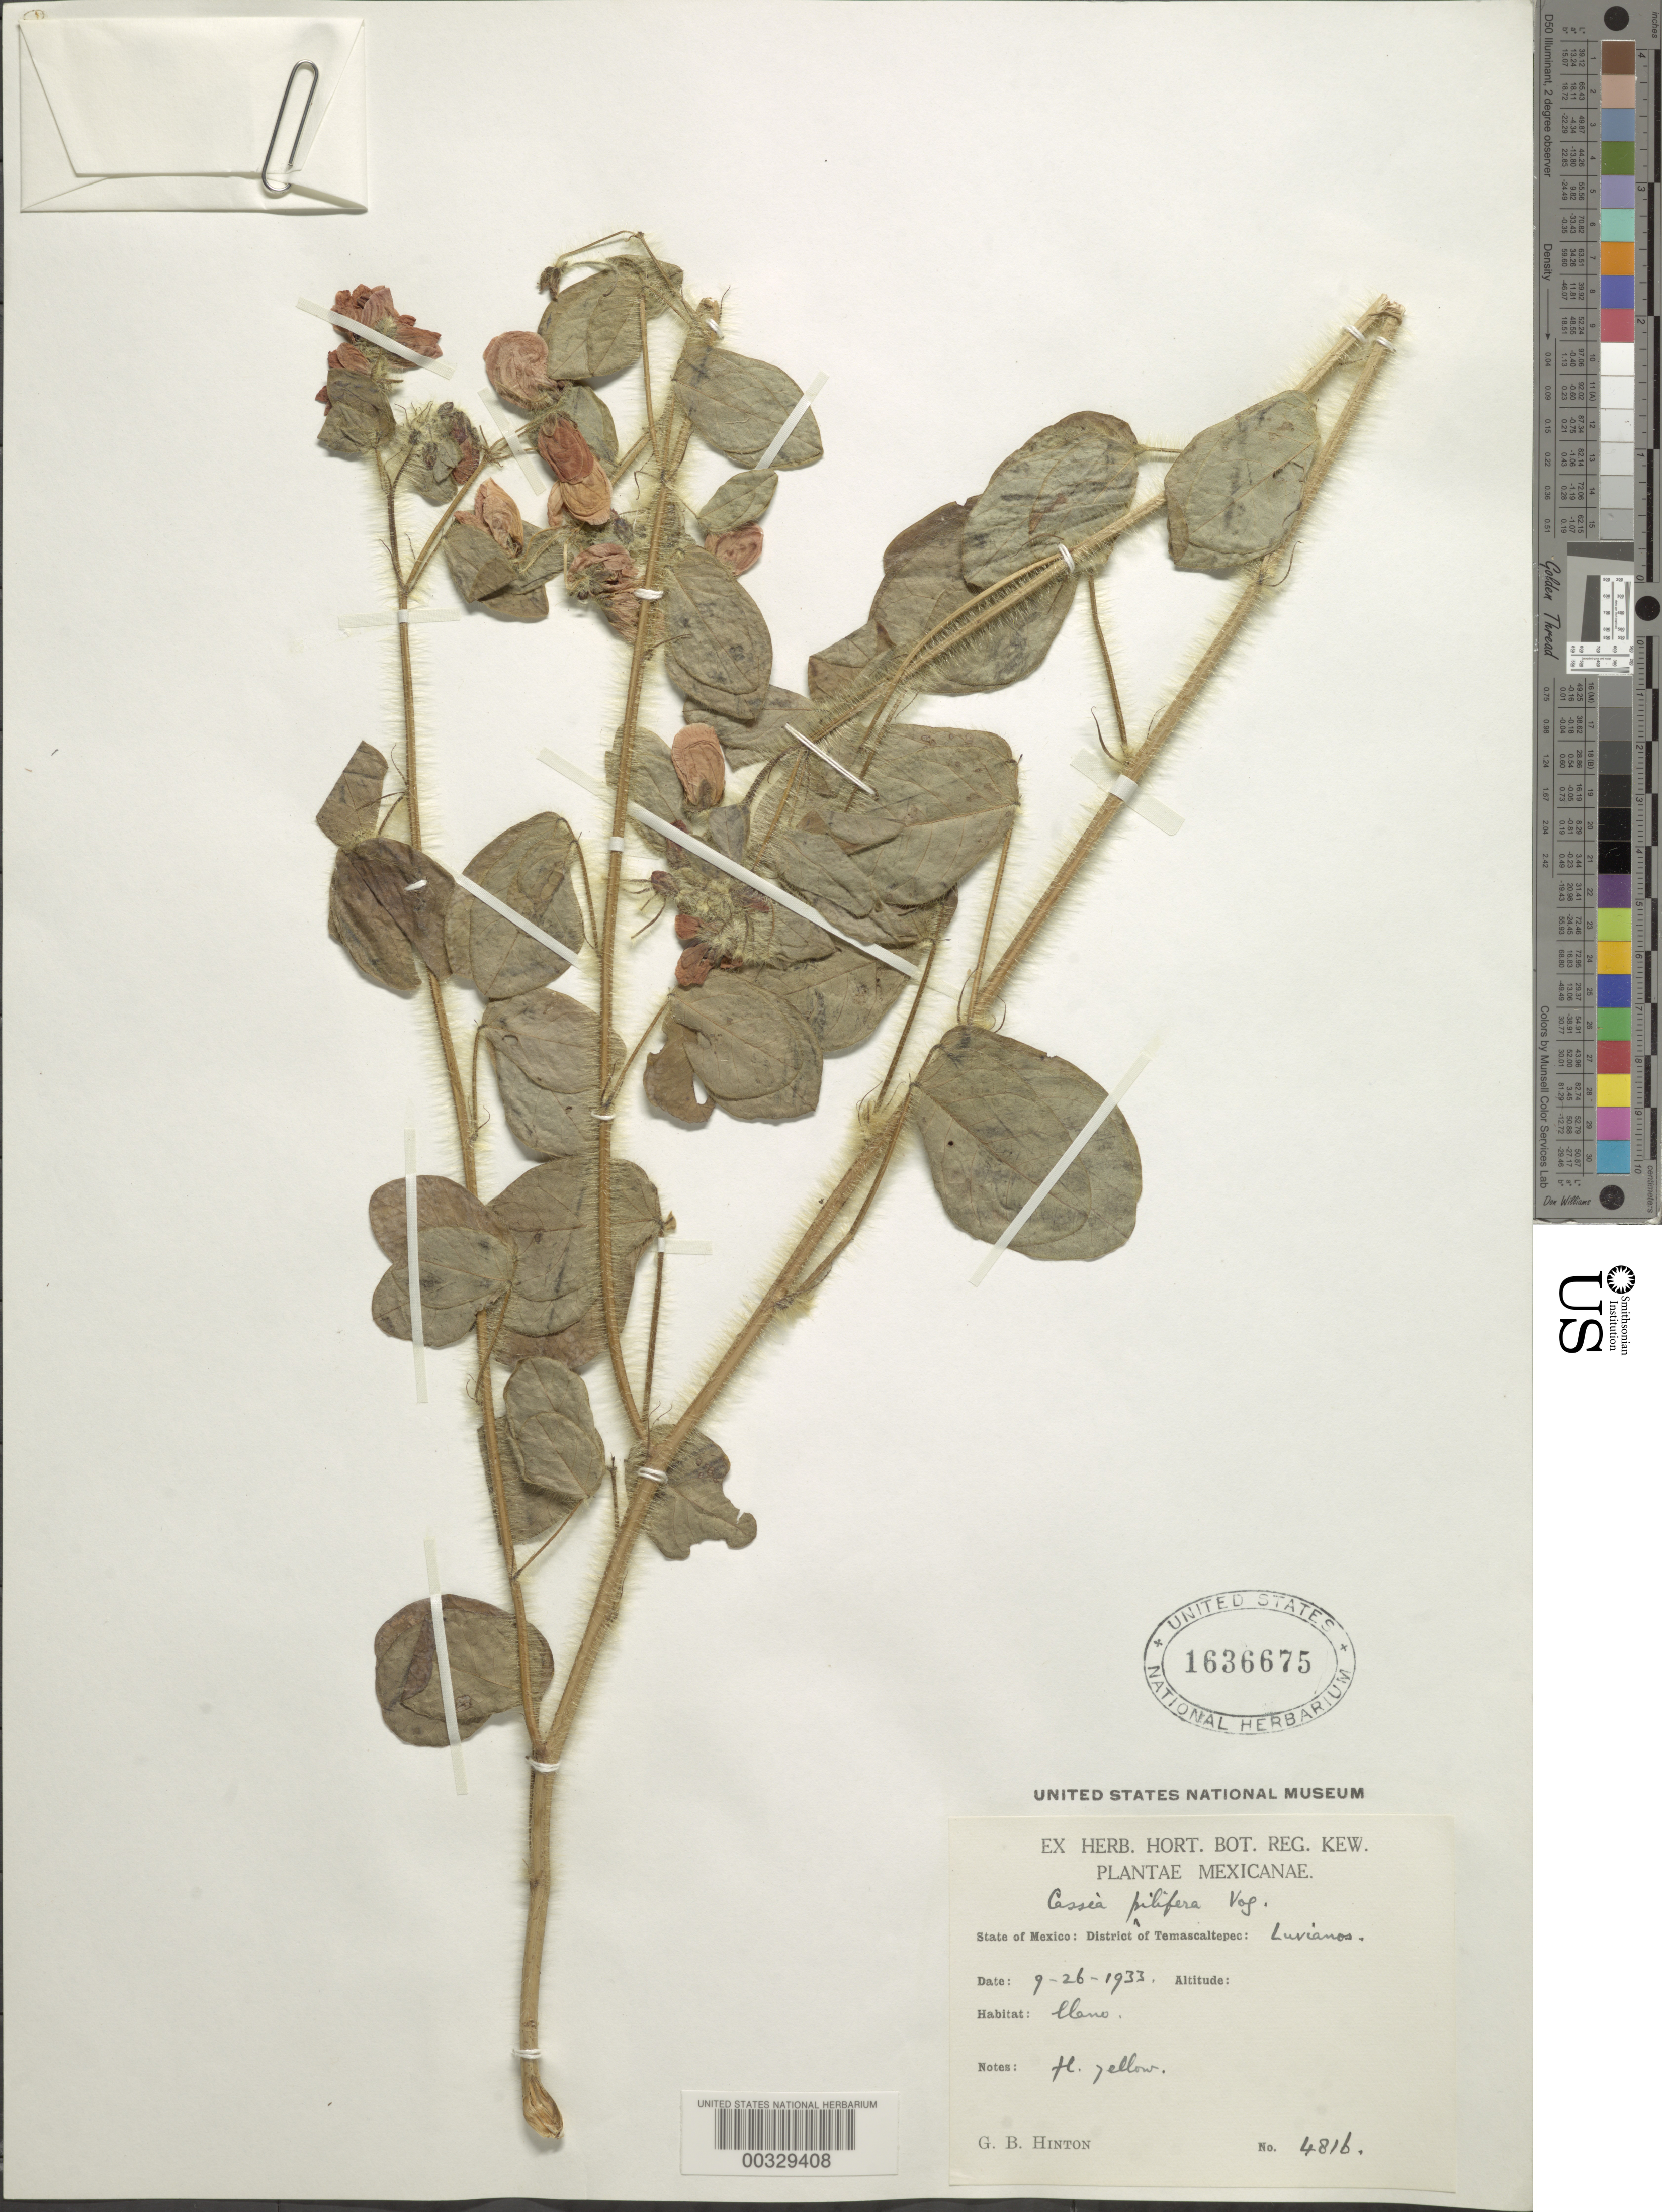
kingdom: Plantae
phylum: Tracheophyta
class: Magnoliopsida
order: Fabales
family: Fabaceae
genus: Senna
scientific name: Senna pilifera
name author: (Vogel) H.S. Irwin & Barneby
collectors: G. B. Hinton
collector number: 4816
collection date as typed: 26 Sep 1933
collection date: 1933-09-26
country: Mexico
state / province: México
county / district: Temascaltepec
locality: Luvianos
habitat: Llano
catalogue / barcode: US 1636675